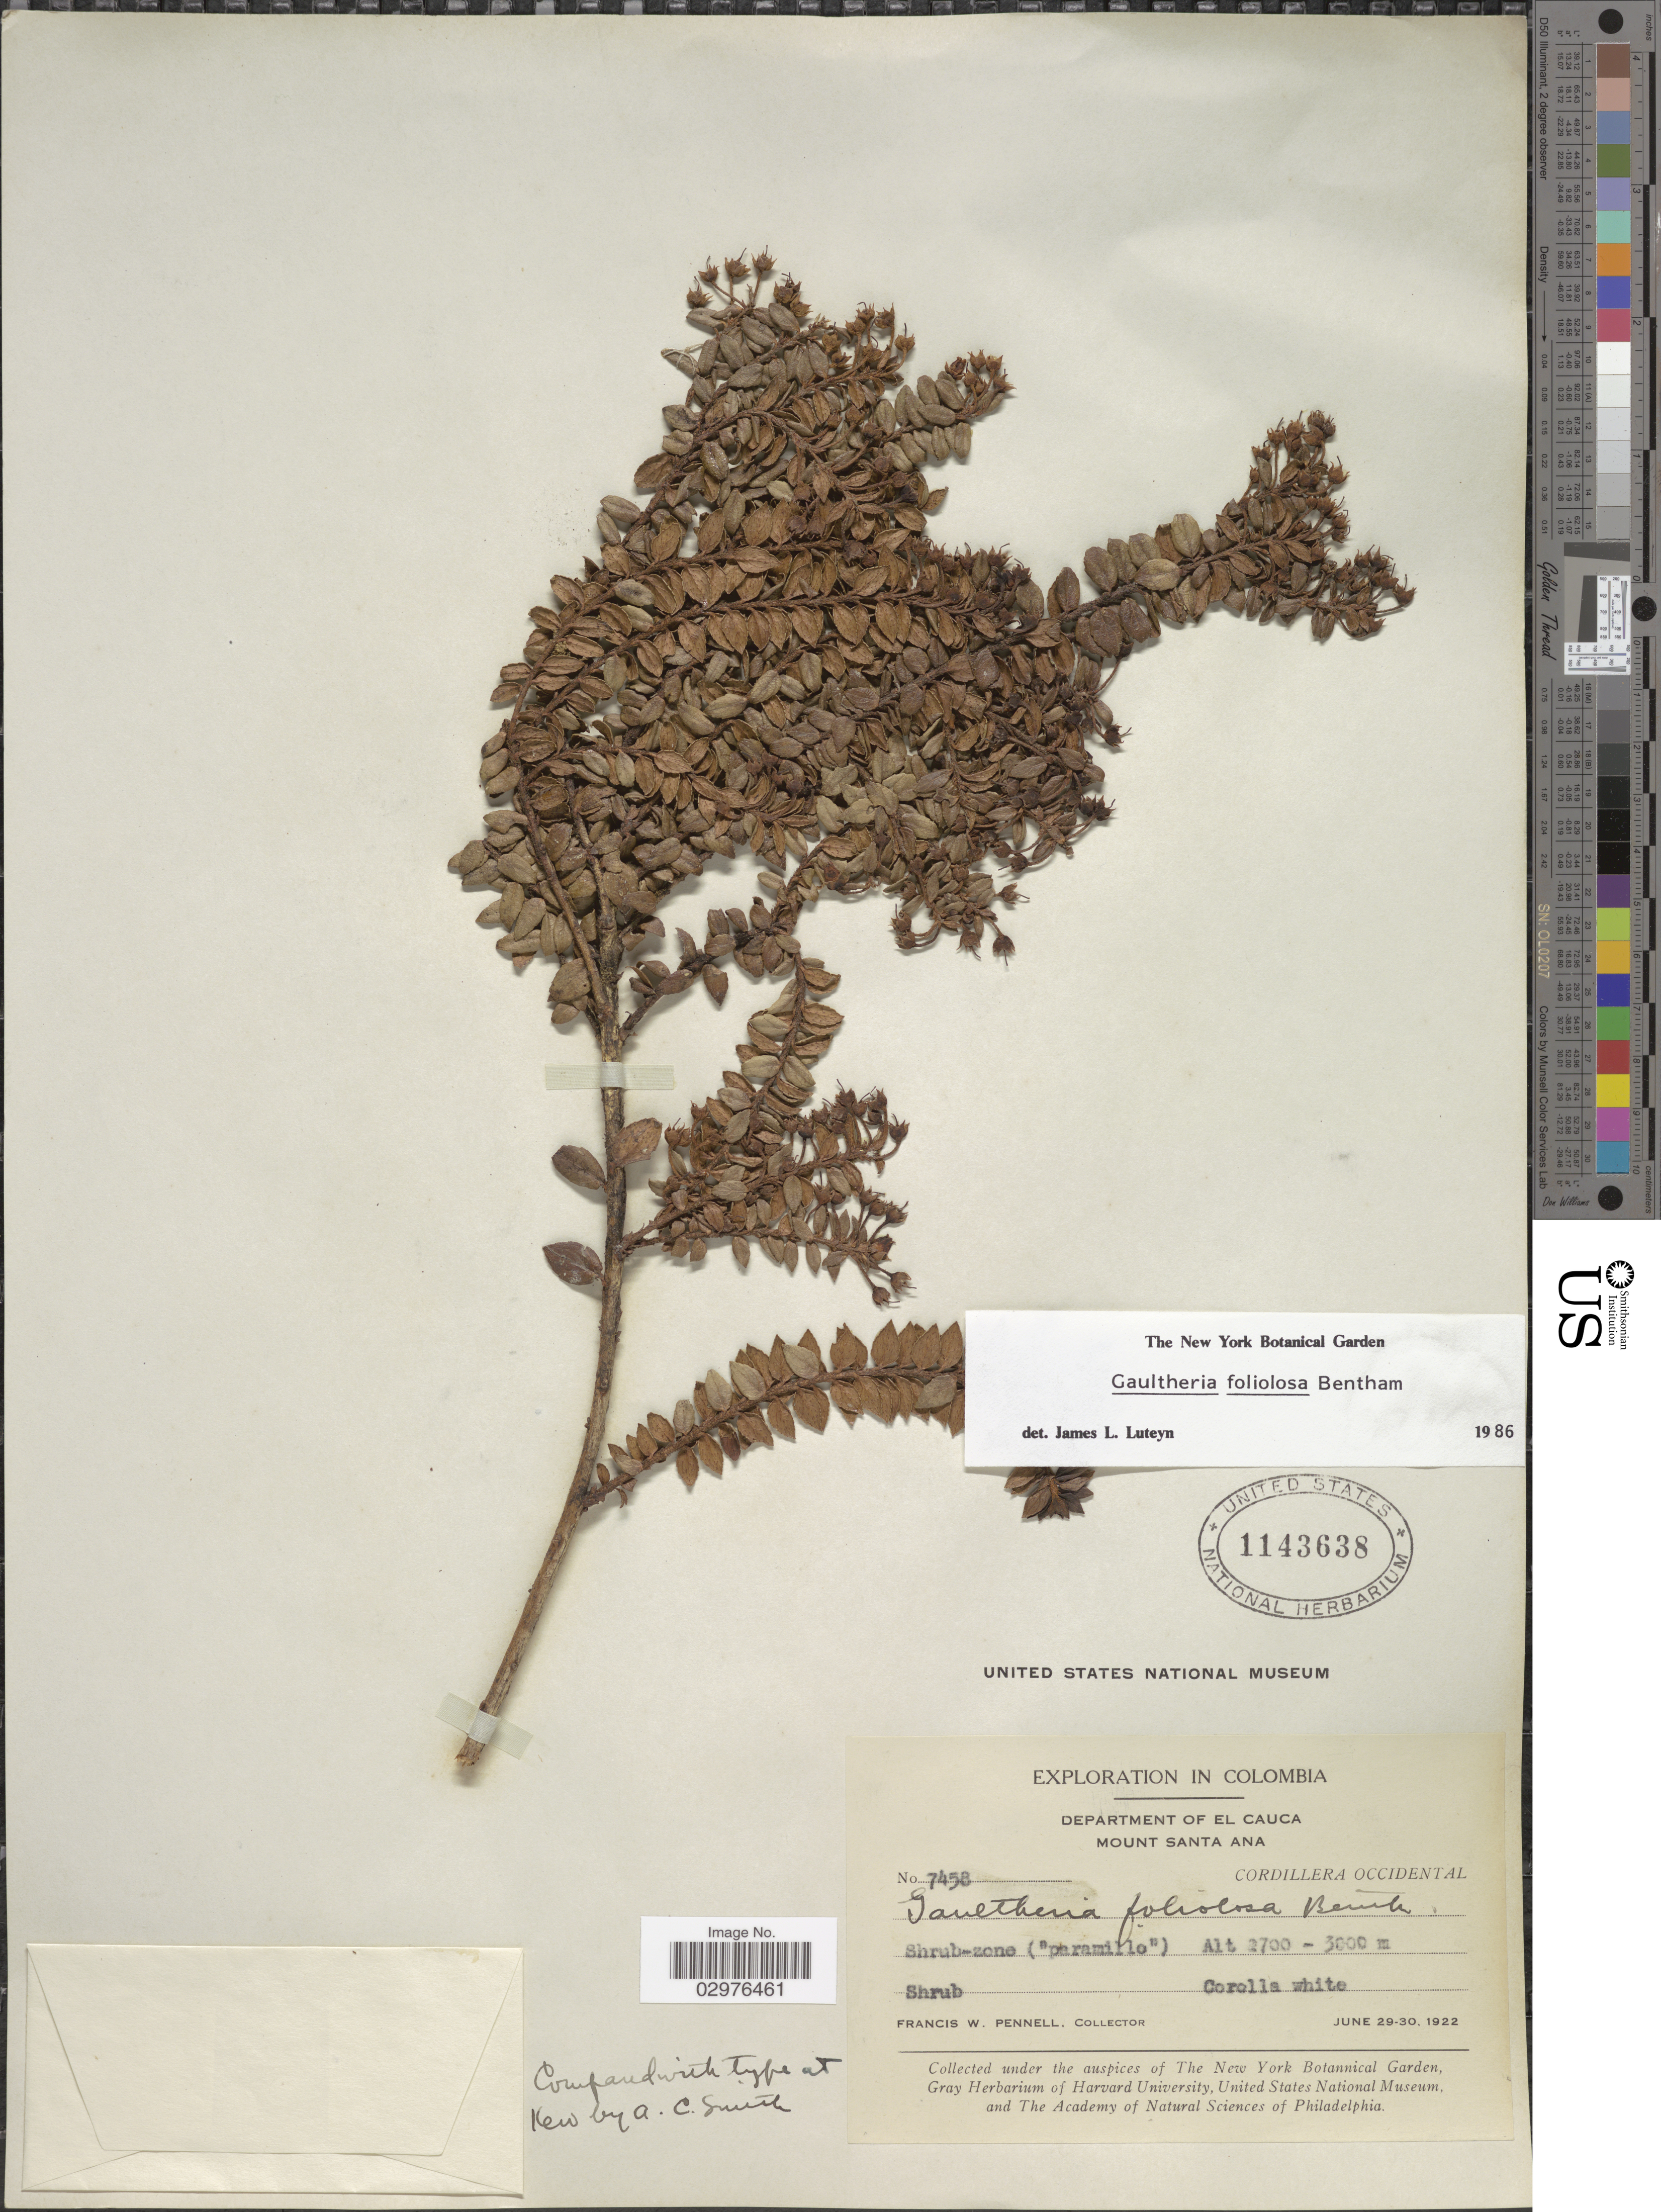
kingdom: Plantae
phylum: Tracheophyta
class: Magnoliopsida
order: Ericales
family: Ericaceae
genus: Gaultheria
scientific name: Gaultheria foliolosa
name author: Benth.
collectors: F. W. Pennell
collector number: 7458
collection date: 1922-06-29/1922-06-30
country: Colombia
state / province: Cauca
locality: Department of El Cauca. Mount Santa Ana. Cordillera Occidental.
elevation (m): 2700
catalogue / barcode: US 1143638